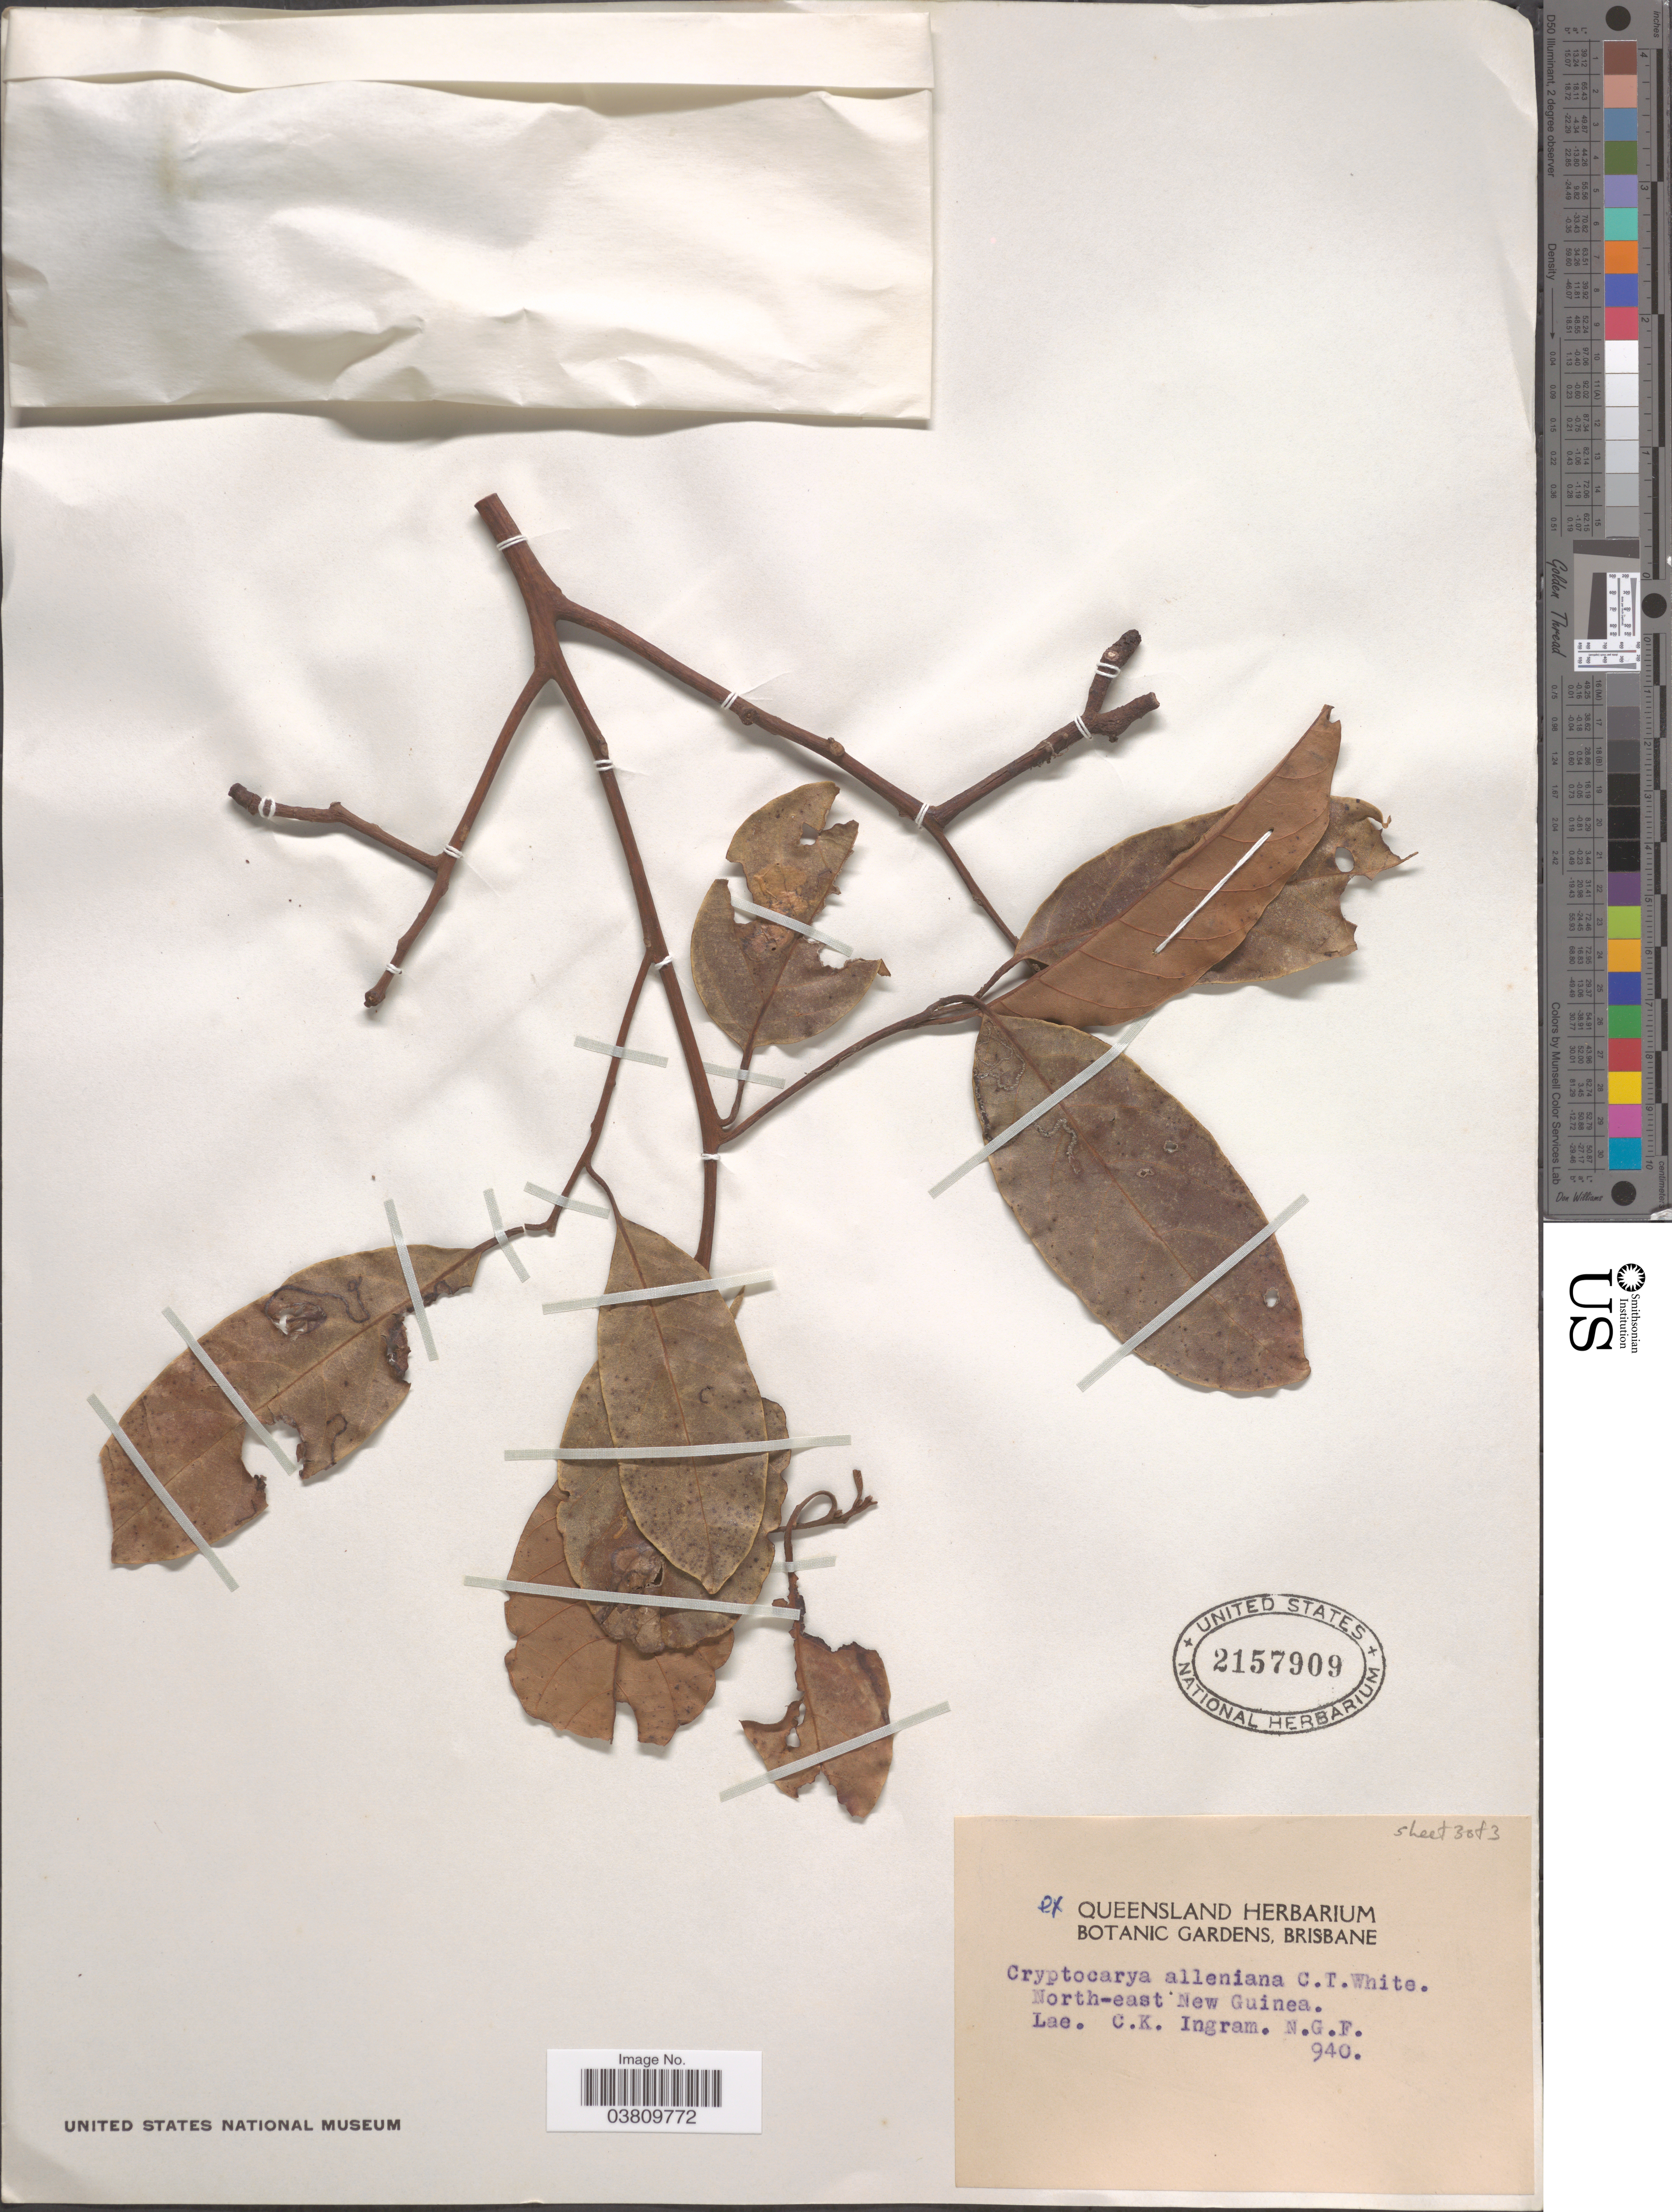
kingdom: Plantae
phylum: Tracheophyta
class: Magnoliopsida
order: Laurales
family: Lauraceae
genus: Cryptocarya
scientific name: Cryptocarya alleniana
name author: C.T. White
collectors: C. Ingram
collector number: NGF 940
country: Papua New Guinea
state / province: Morobe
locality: North-east New Guinea. Lae.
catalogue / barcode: US 2157909